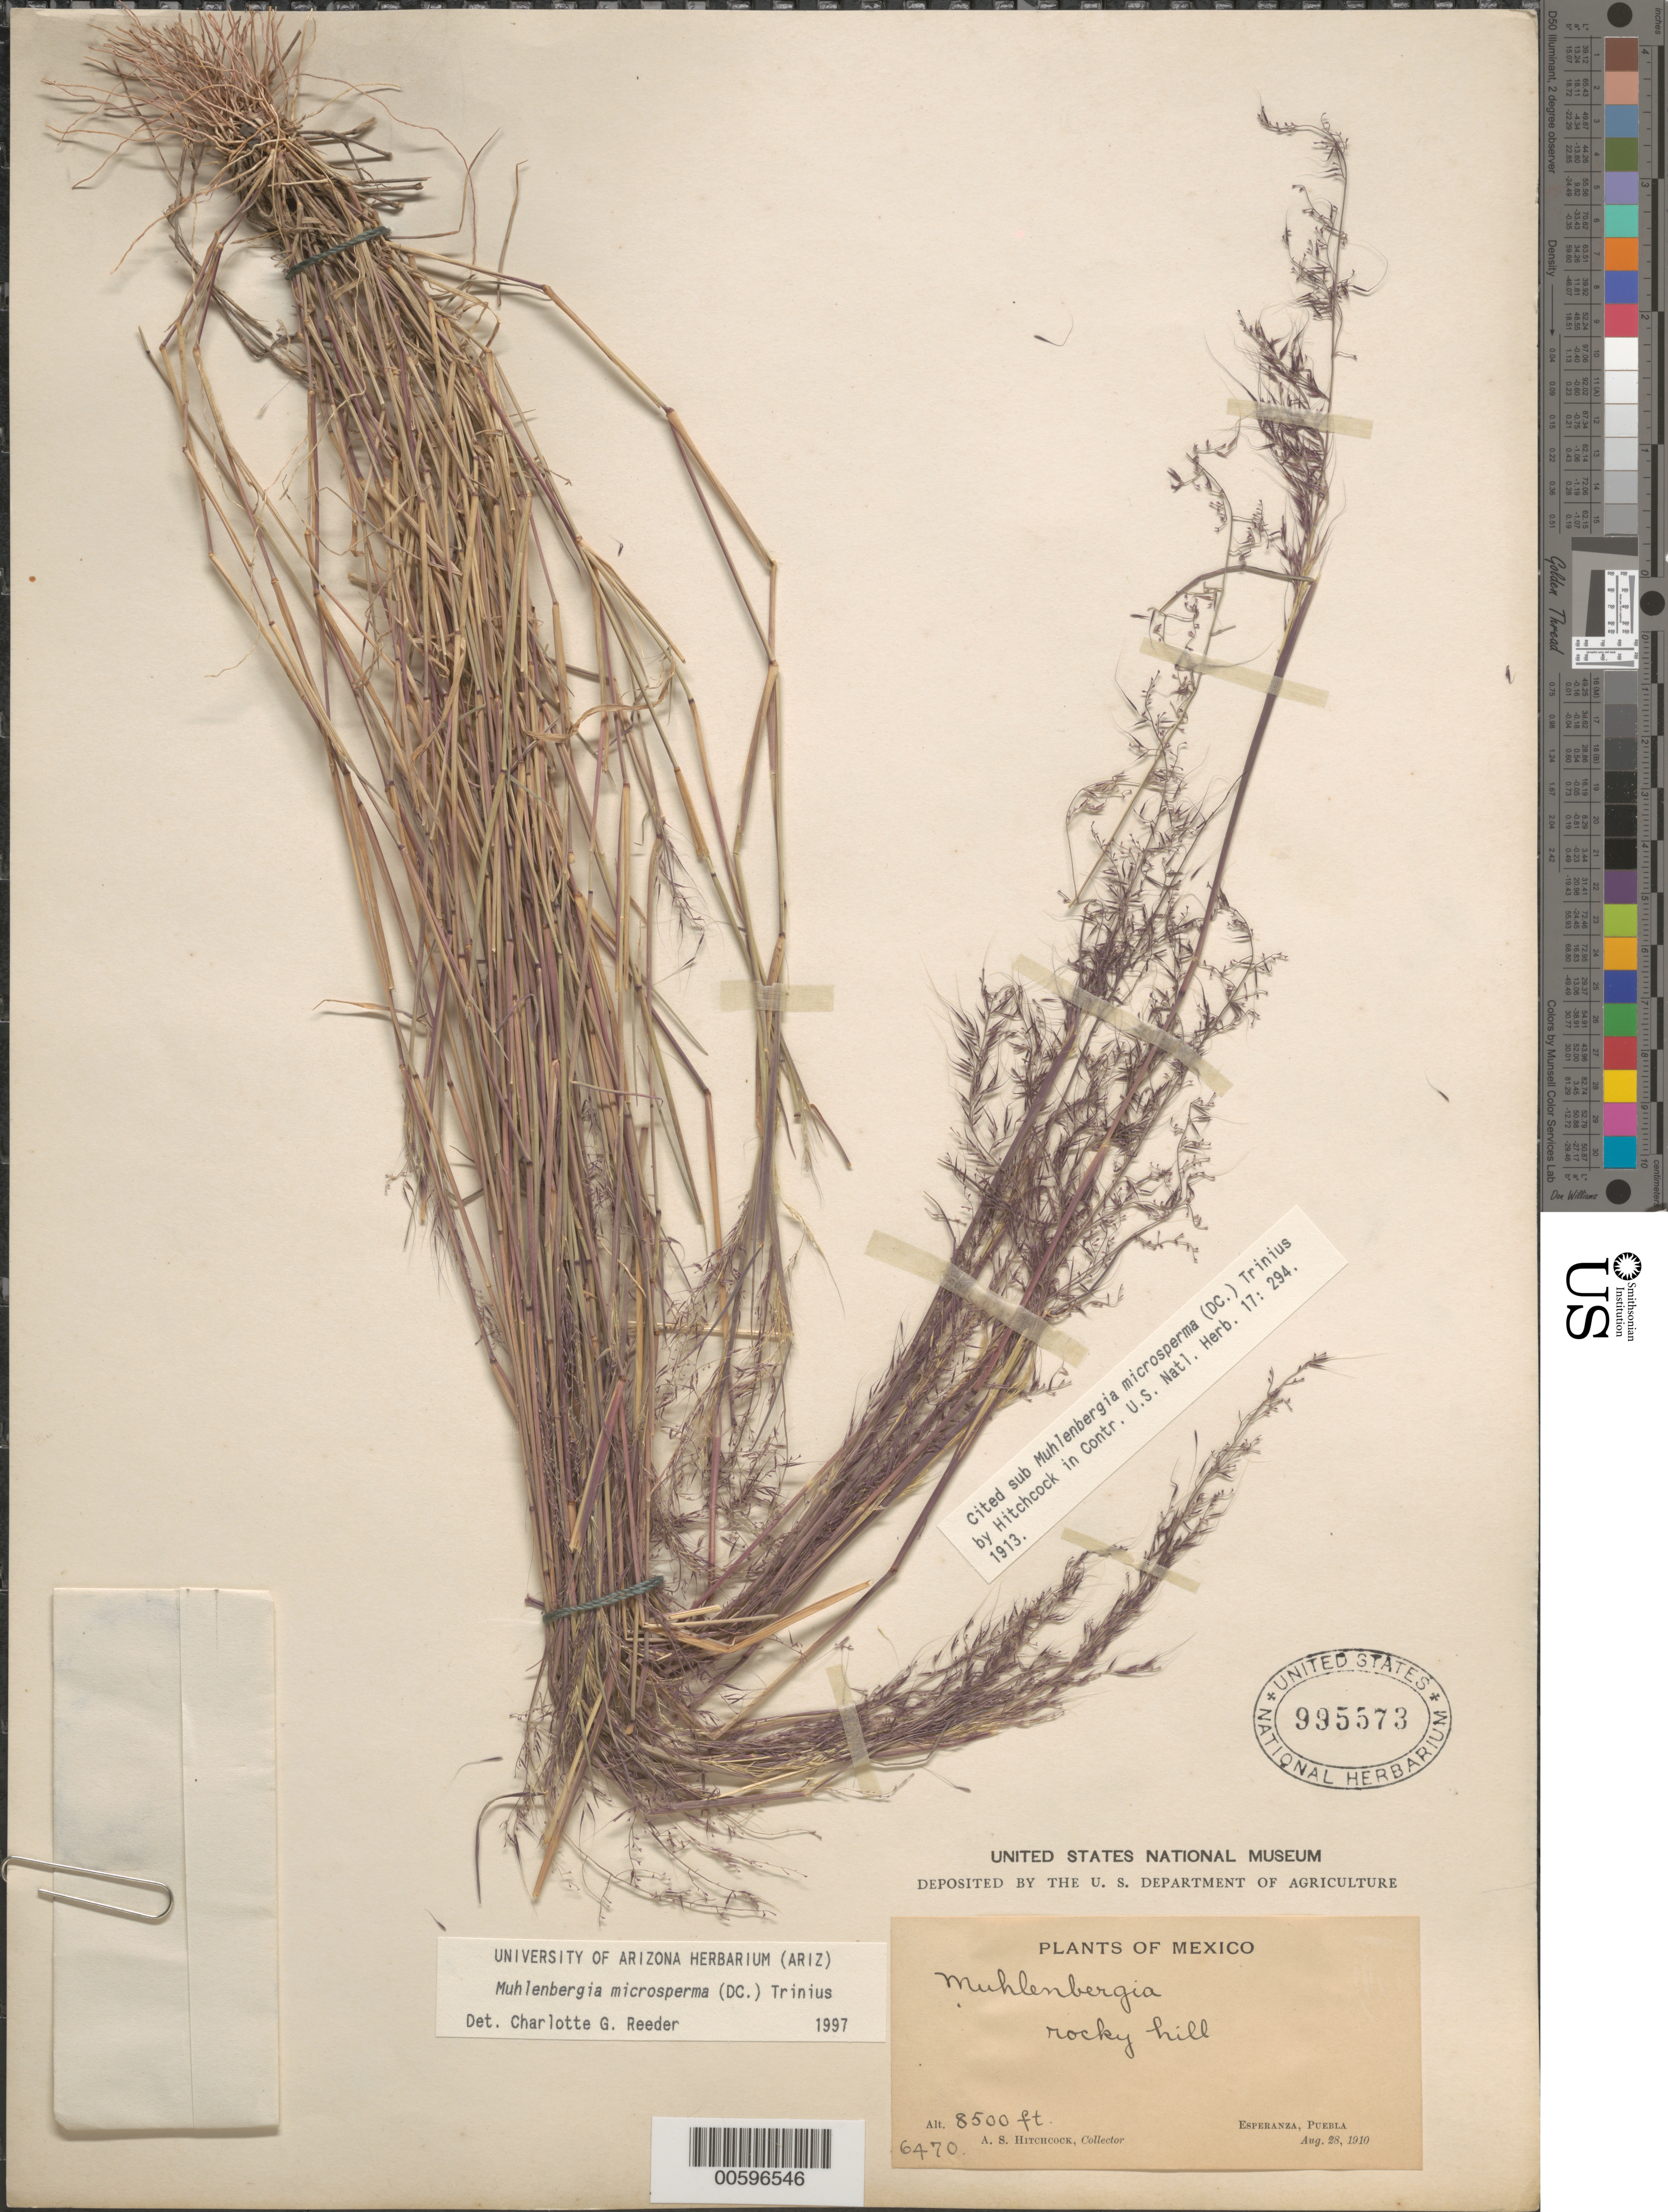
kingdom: Plantae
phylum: Tracheophyta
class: Liliopsida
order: Poales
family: Poaceae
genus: Muhlenbergia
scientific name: Muhlenbergia microsperma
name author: (DC.) Kunth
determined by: Reeder, C. G., (ARIZ)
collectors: A. S. Hitchcock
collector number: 6470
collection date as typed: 28 Aug 1910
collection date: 1910-08-28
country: Mexico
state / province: Puebla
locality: Esperanza.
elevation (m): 2591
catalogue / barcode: US 995573